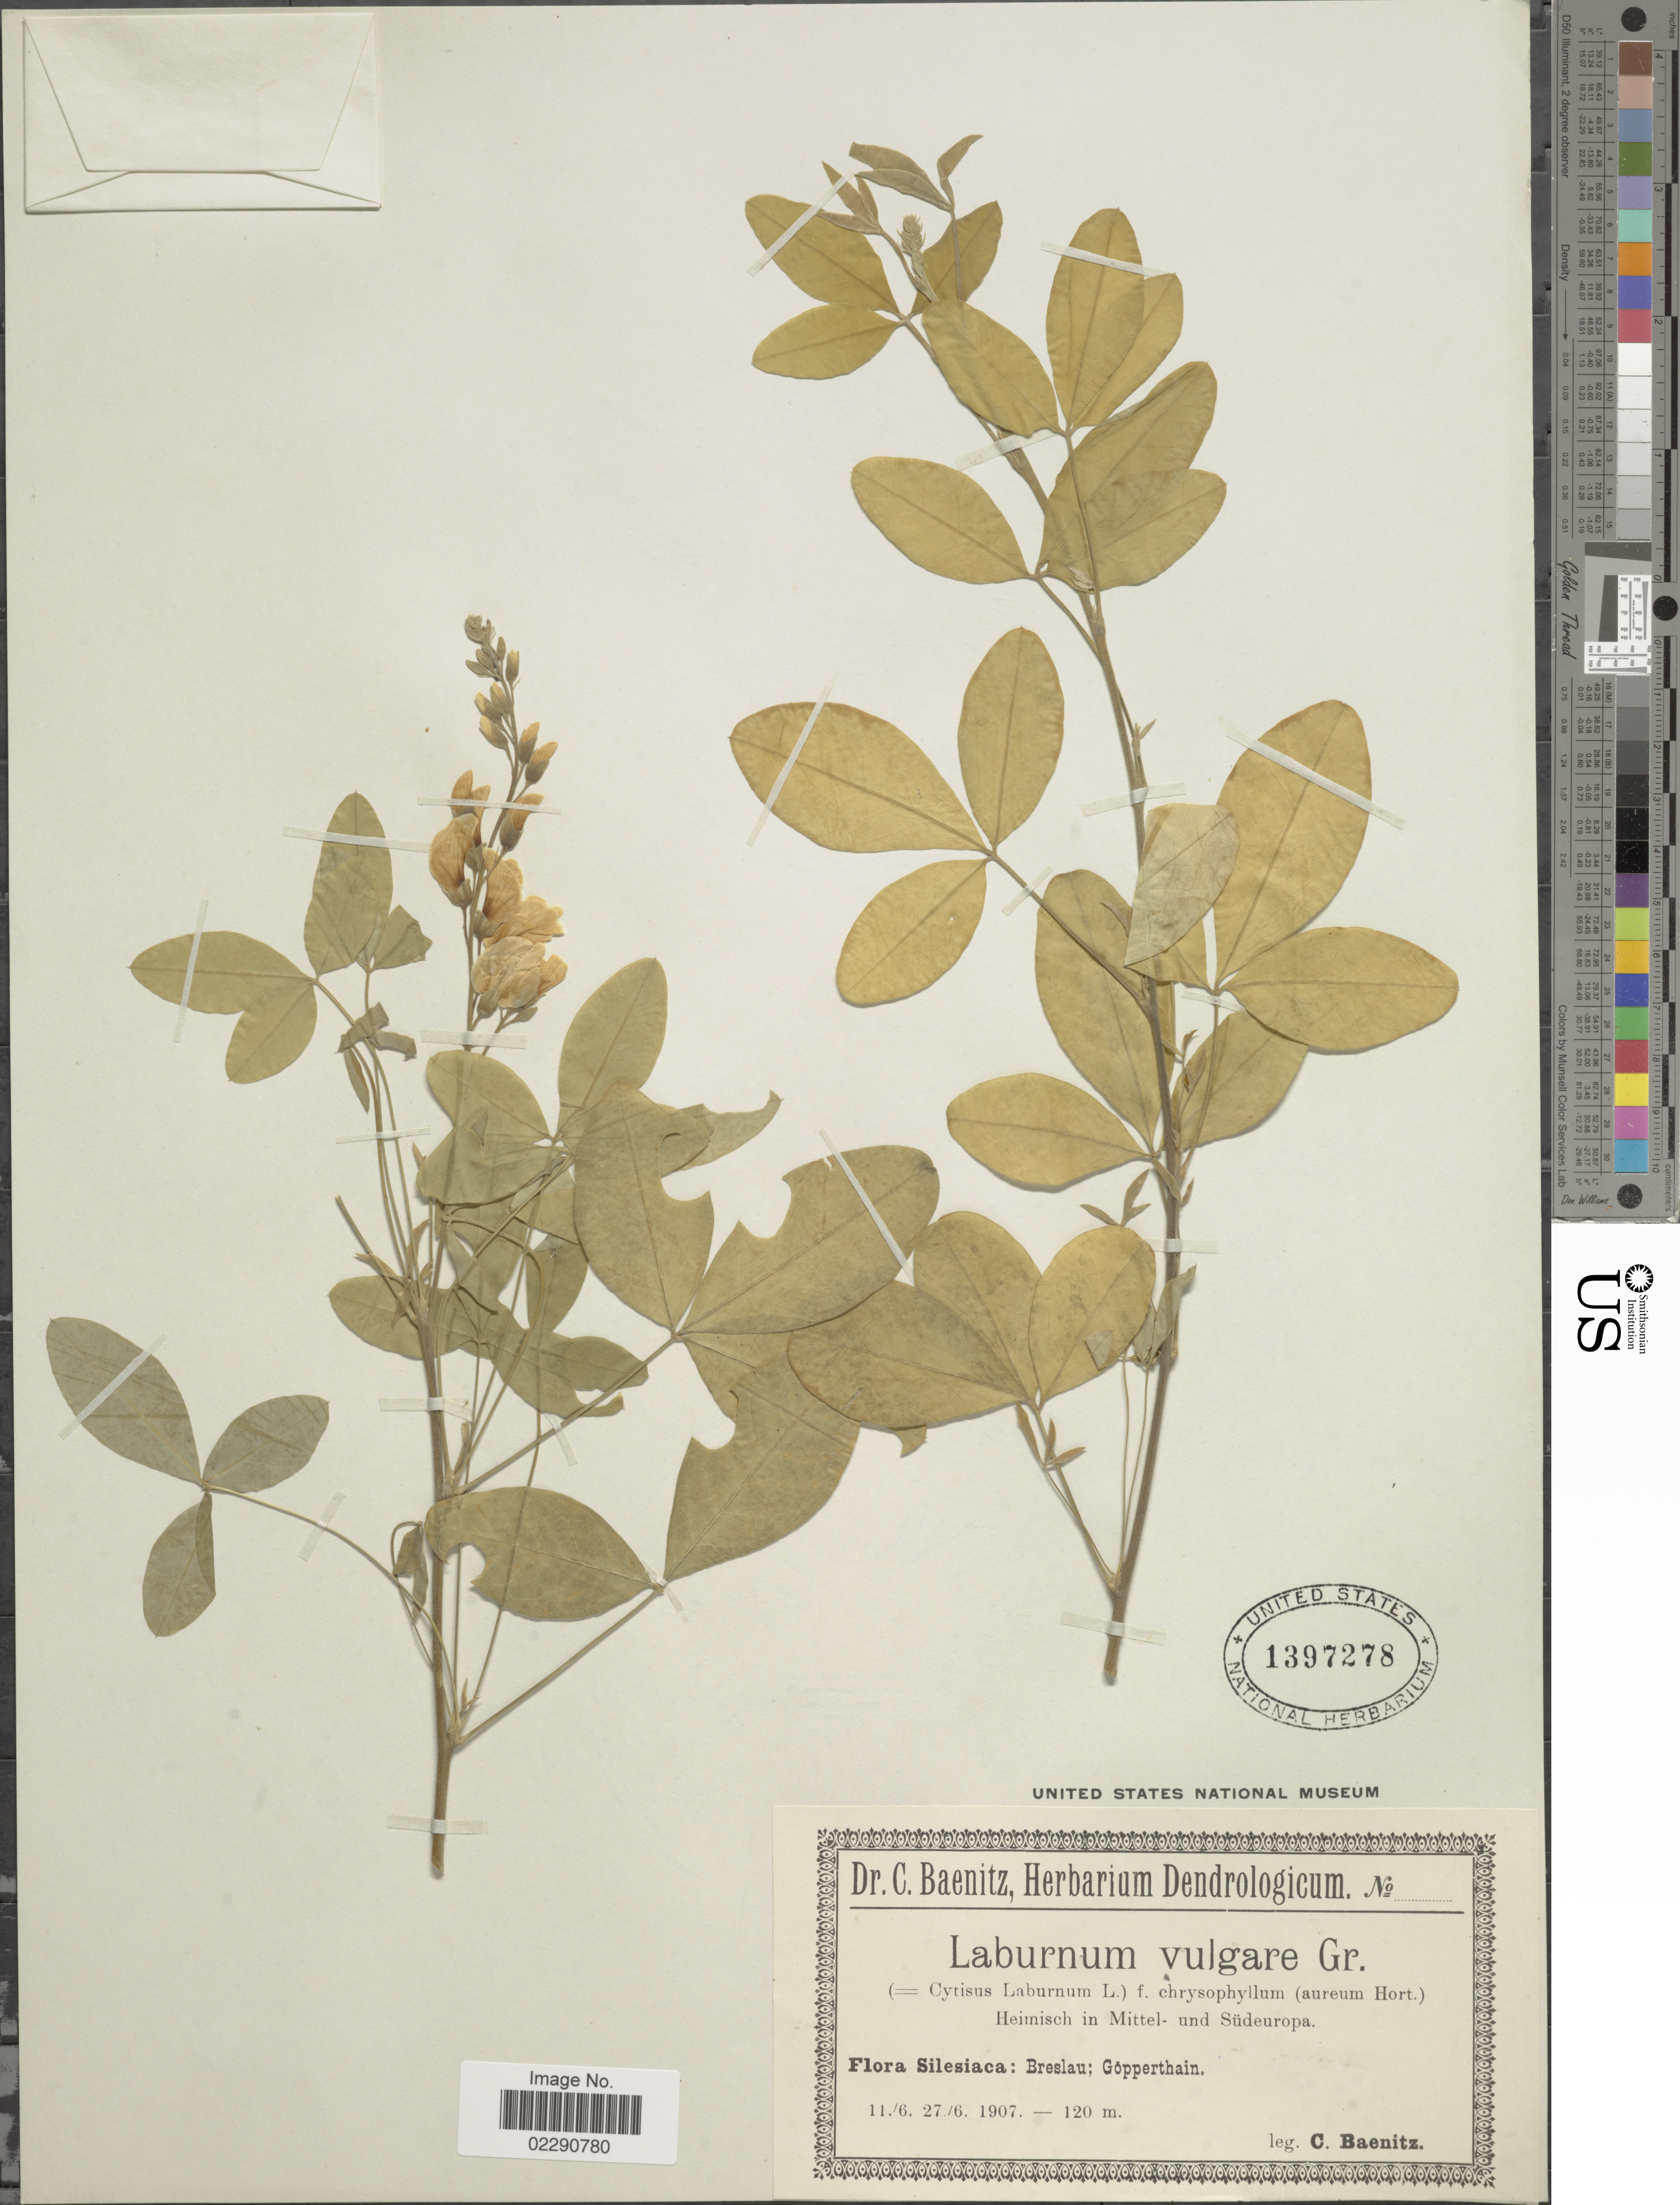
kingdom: Plantae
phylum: Tracheophyta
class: Magnoliopsida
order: Fabales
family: Fabaceae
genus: Laburnum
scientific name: Laburnum anagyroides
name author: Medik.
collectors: C. G. Baenitz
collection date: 1907-06-11/1907-06-27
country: Poland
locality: Silesiaca, Breslau, Gopperthain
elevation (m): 120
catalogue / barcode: US 1397278